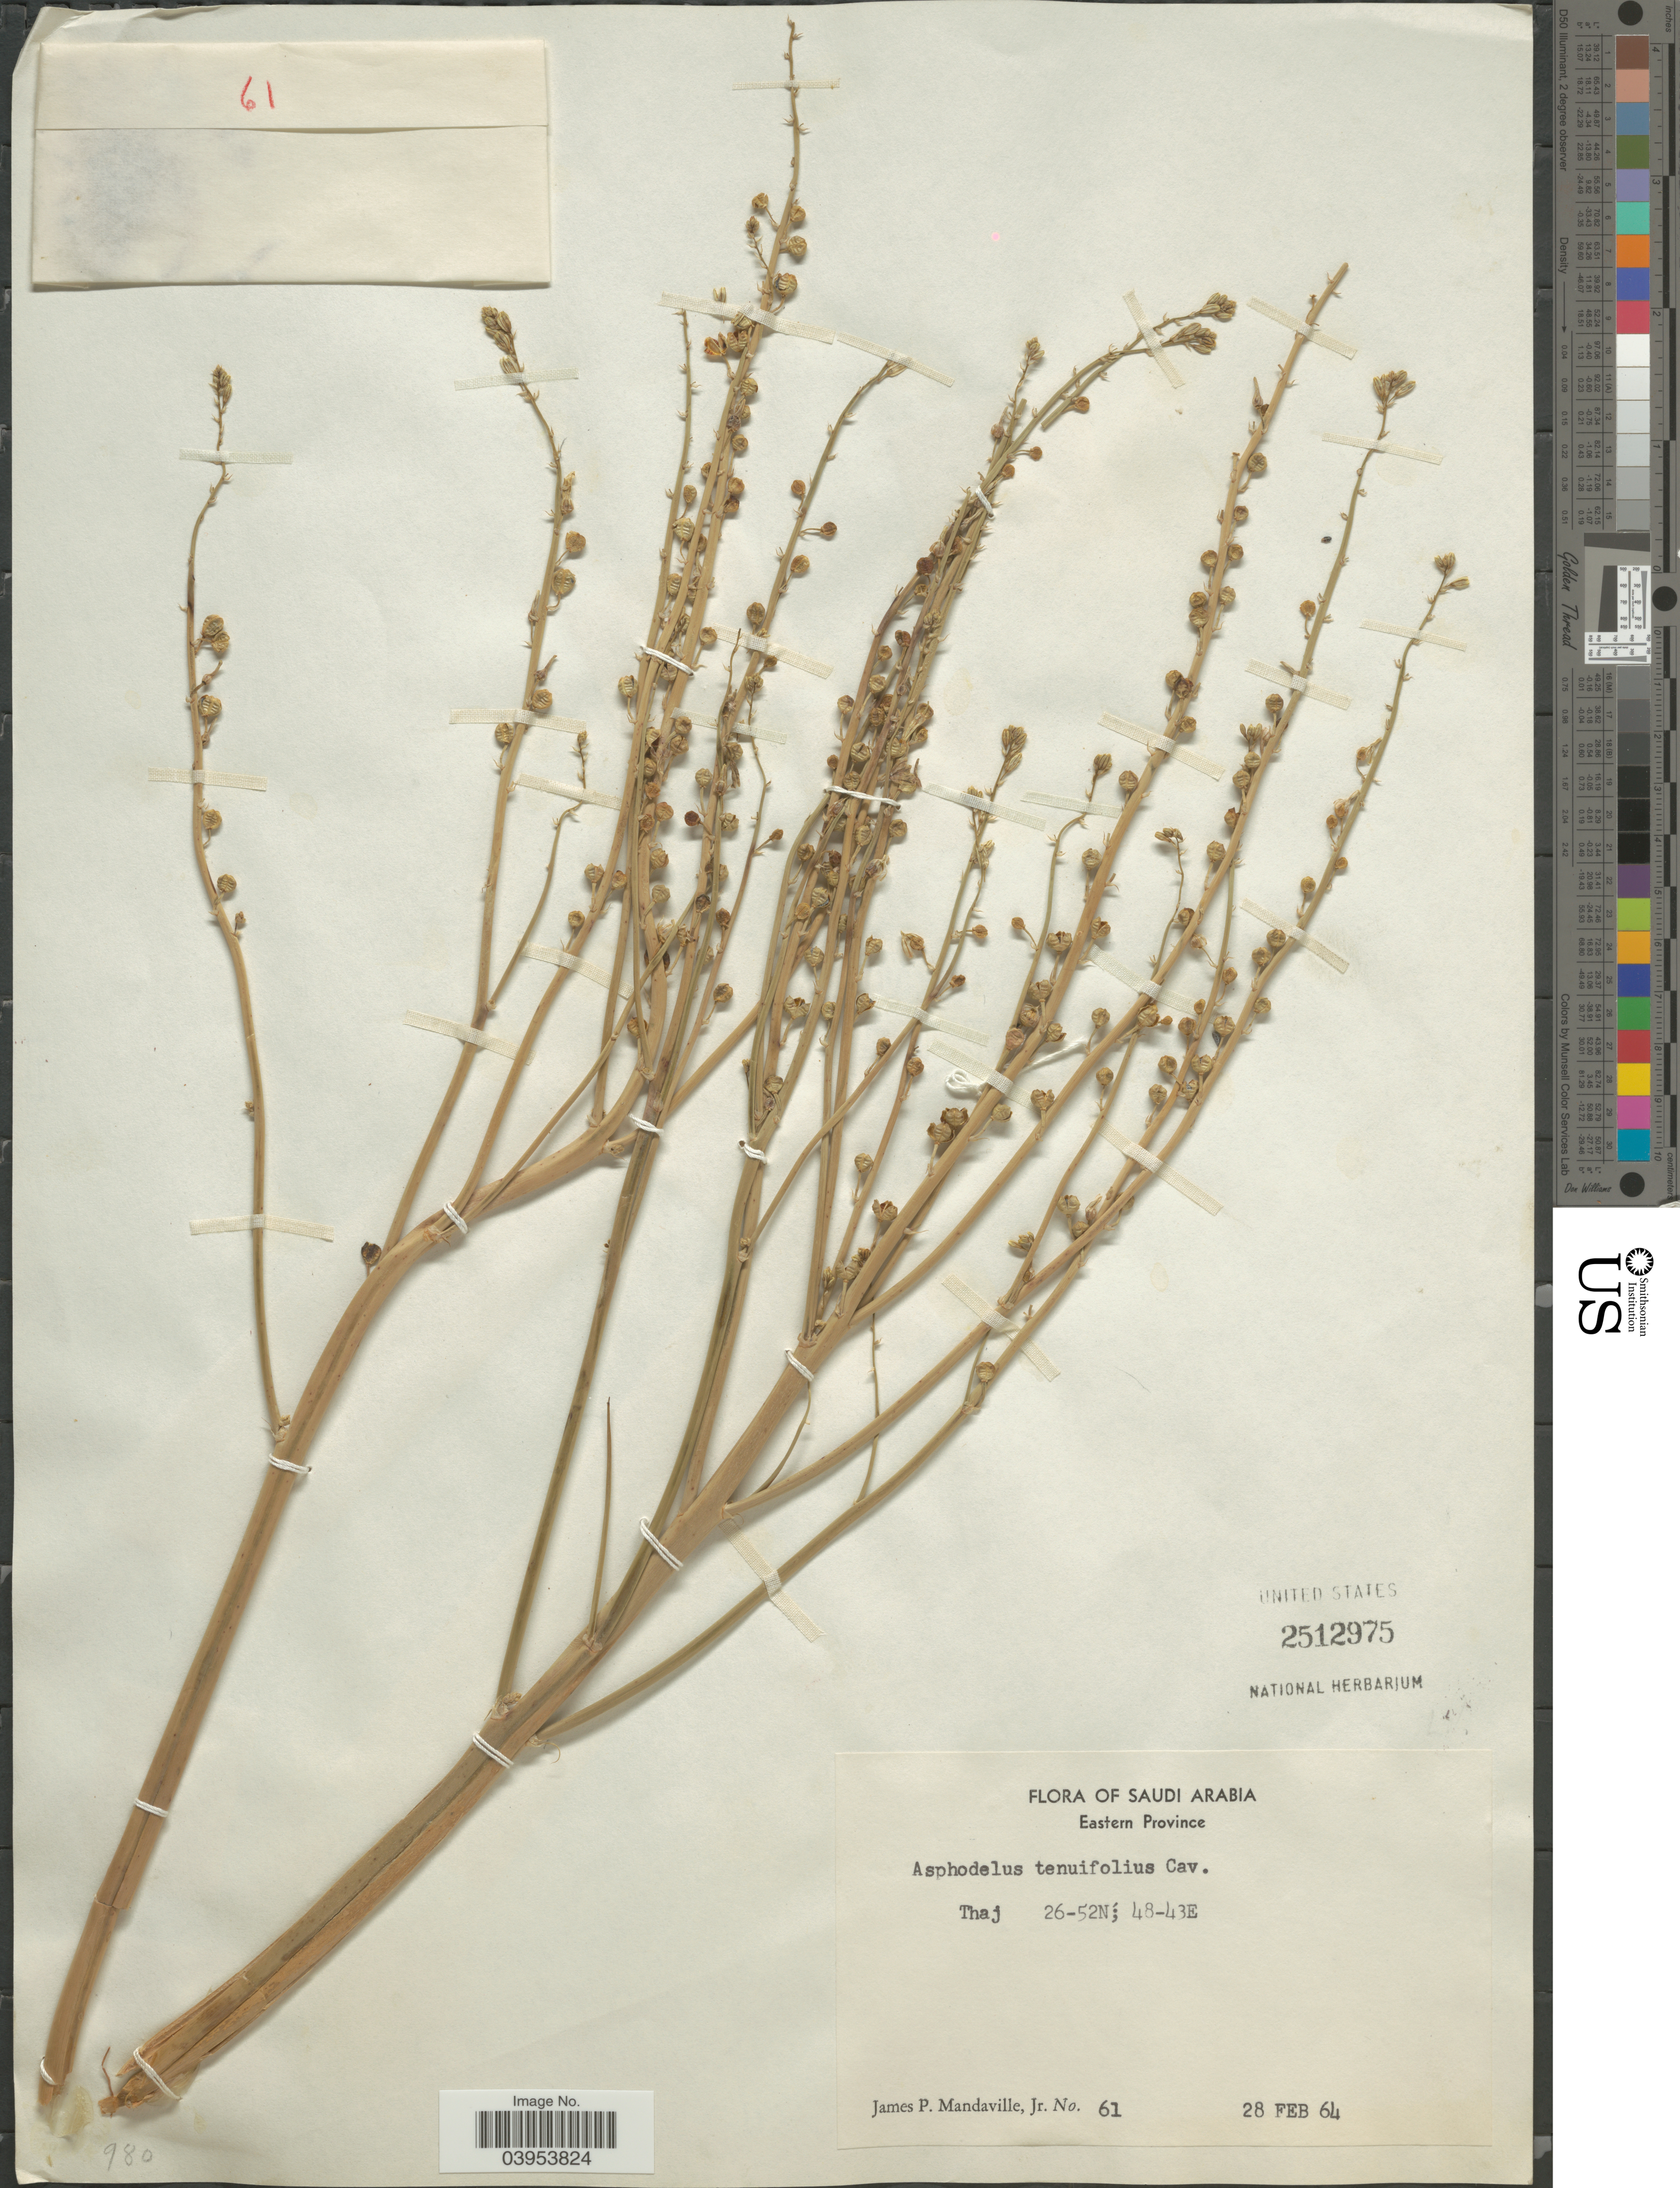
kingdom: Plantae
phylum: Tracheophyta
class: Liliopsida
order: Asparagales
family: Asphodelaceae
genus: Asphodelus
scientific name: Asphodelus tenuifolius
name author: Cav.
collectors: J. Mandaville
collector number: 61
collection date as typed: Transcribed d/m/y: 28/2/64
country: Saudi Arabia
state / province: Ash Sharqiyah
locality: Eastern Province. Thaj.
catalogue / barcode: US 2512975